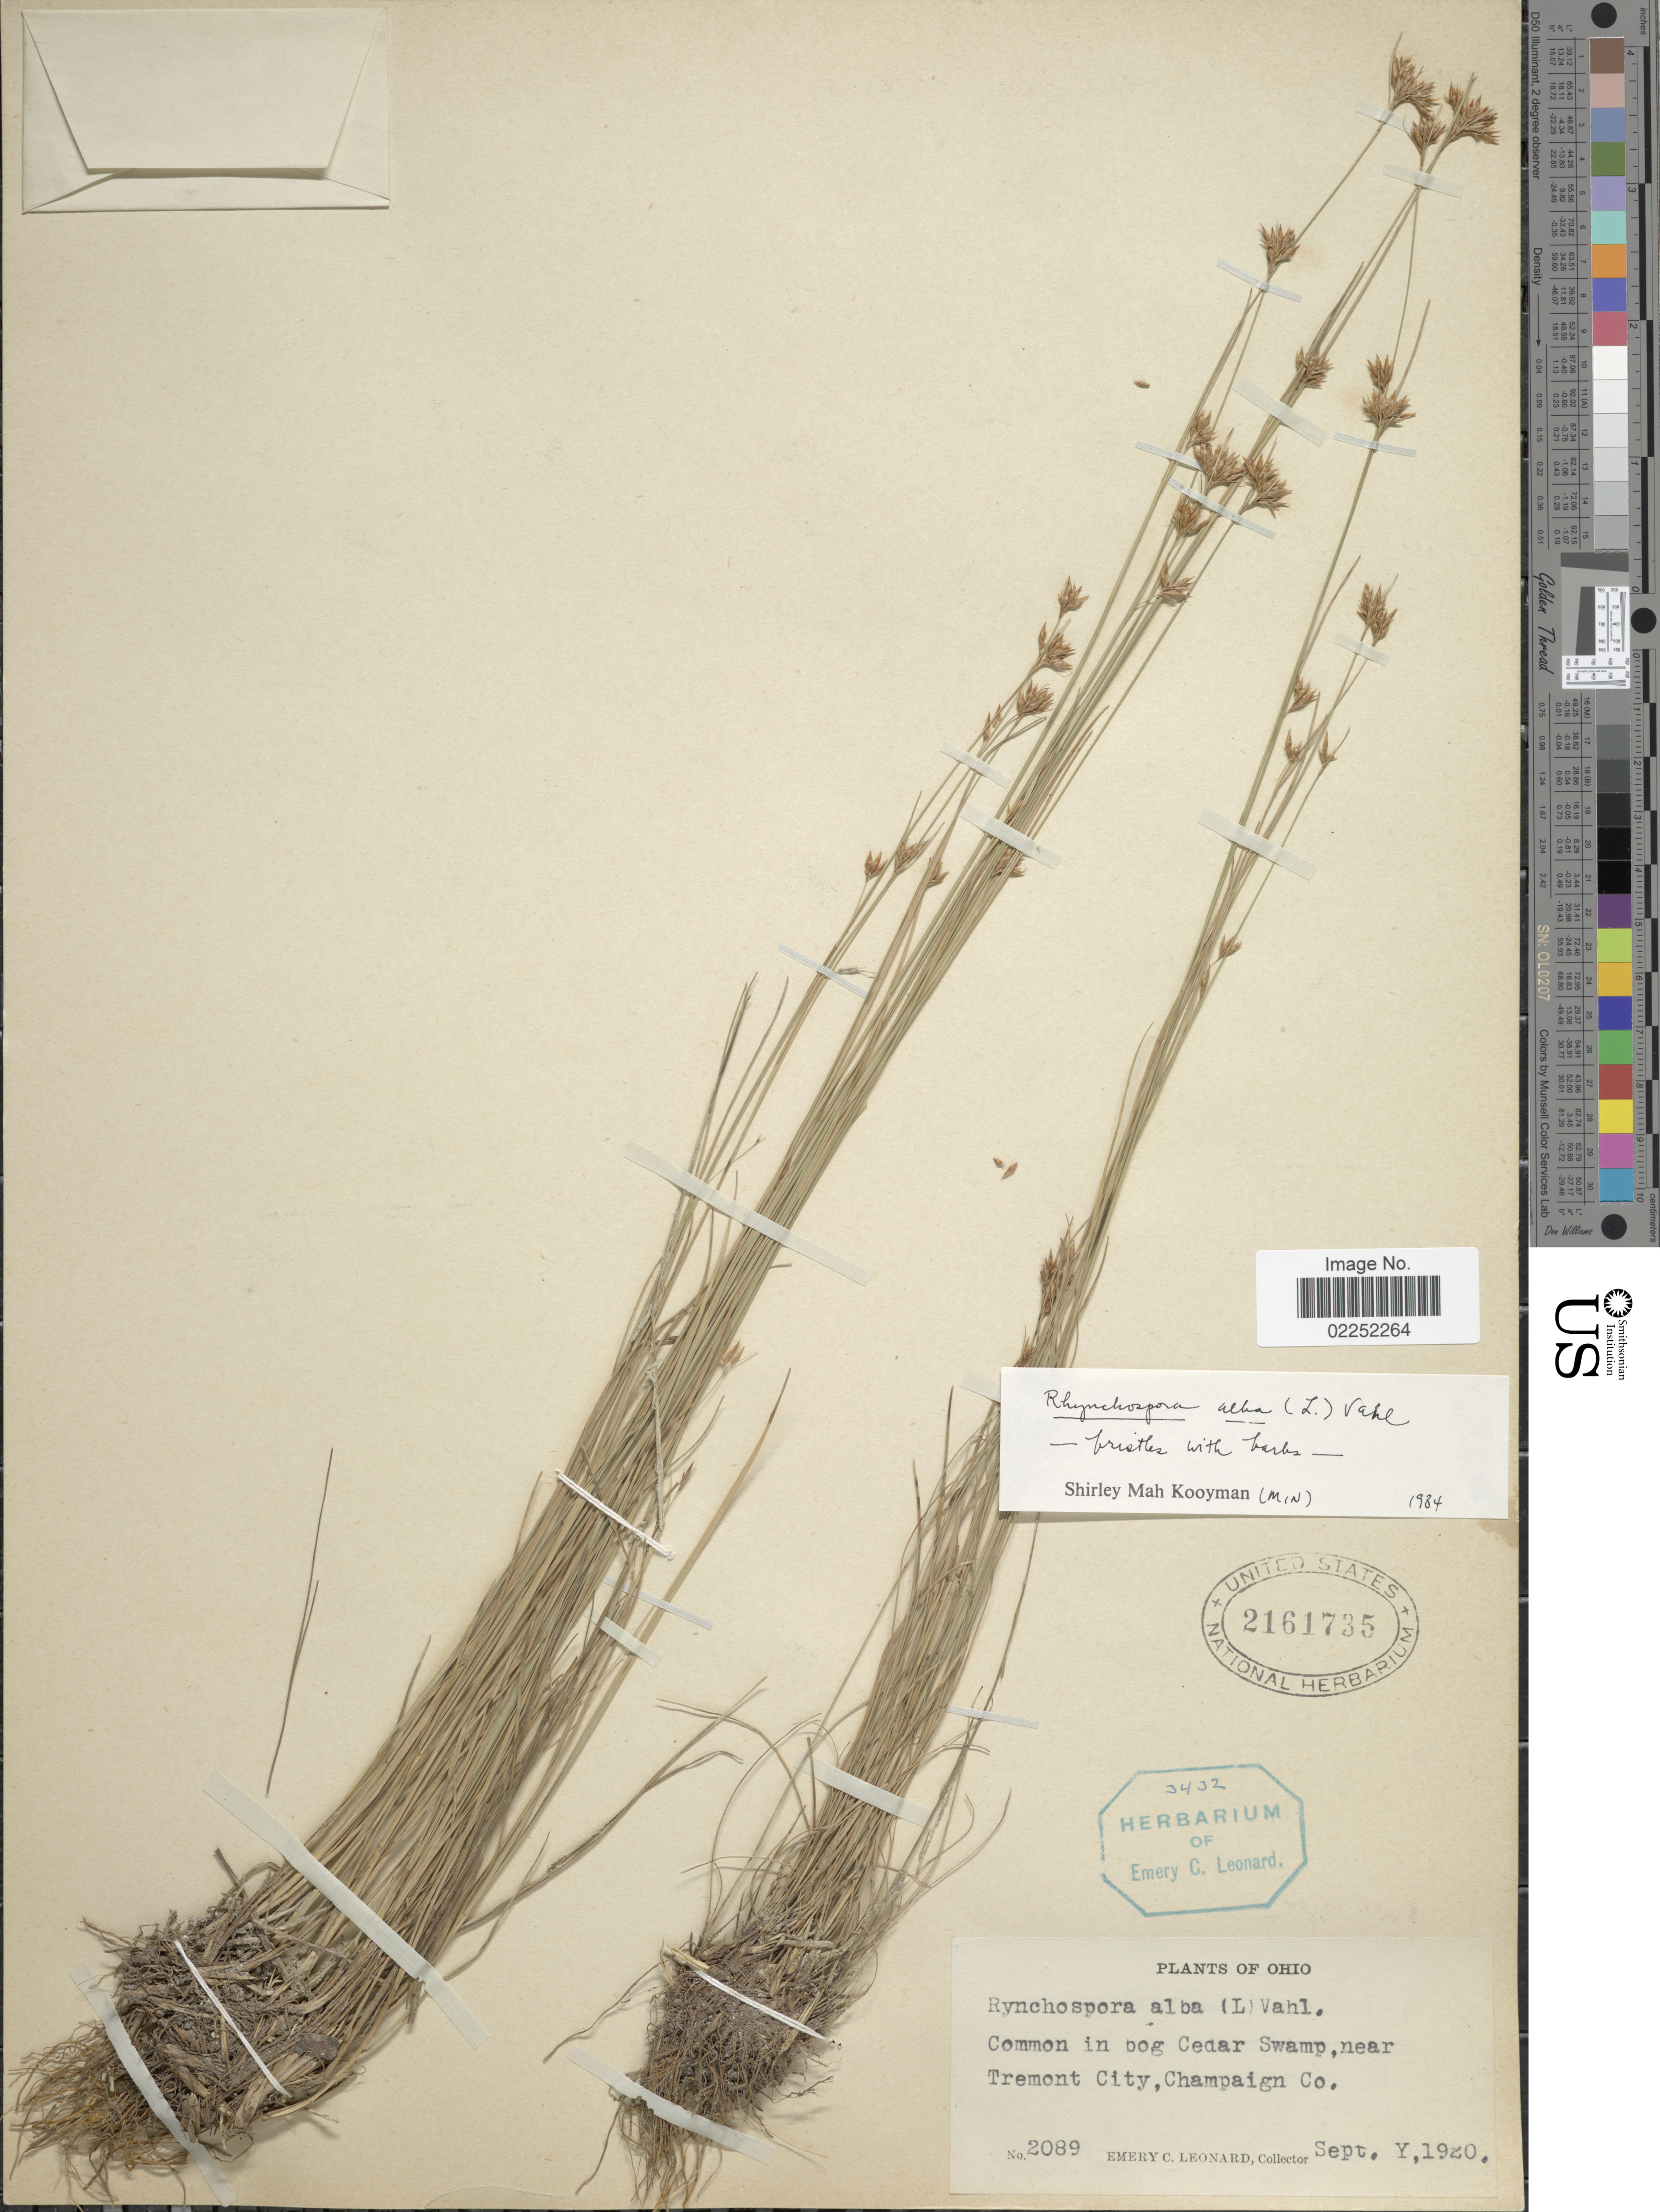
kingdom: Plantae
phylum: Tracheophyta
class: Liliopsida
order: Poales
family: Cyperaceae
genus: Rhynchospora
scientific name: Rhynchospora alba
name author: (L.) Vahl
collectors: E. C. Leonard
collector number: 2089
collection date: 1920-09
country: United States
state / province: Ohio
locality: Common in bog Cedar Swamp, near Tremont City, Champaign Co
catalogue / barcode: US 2161735